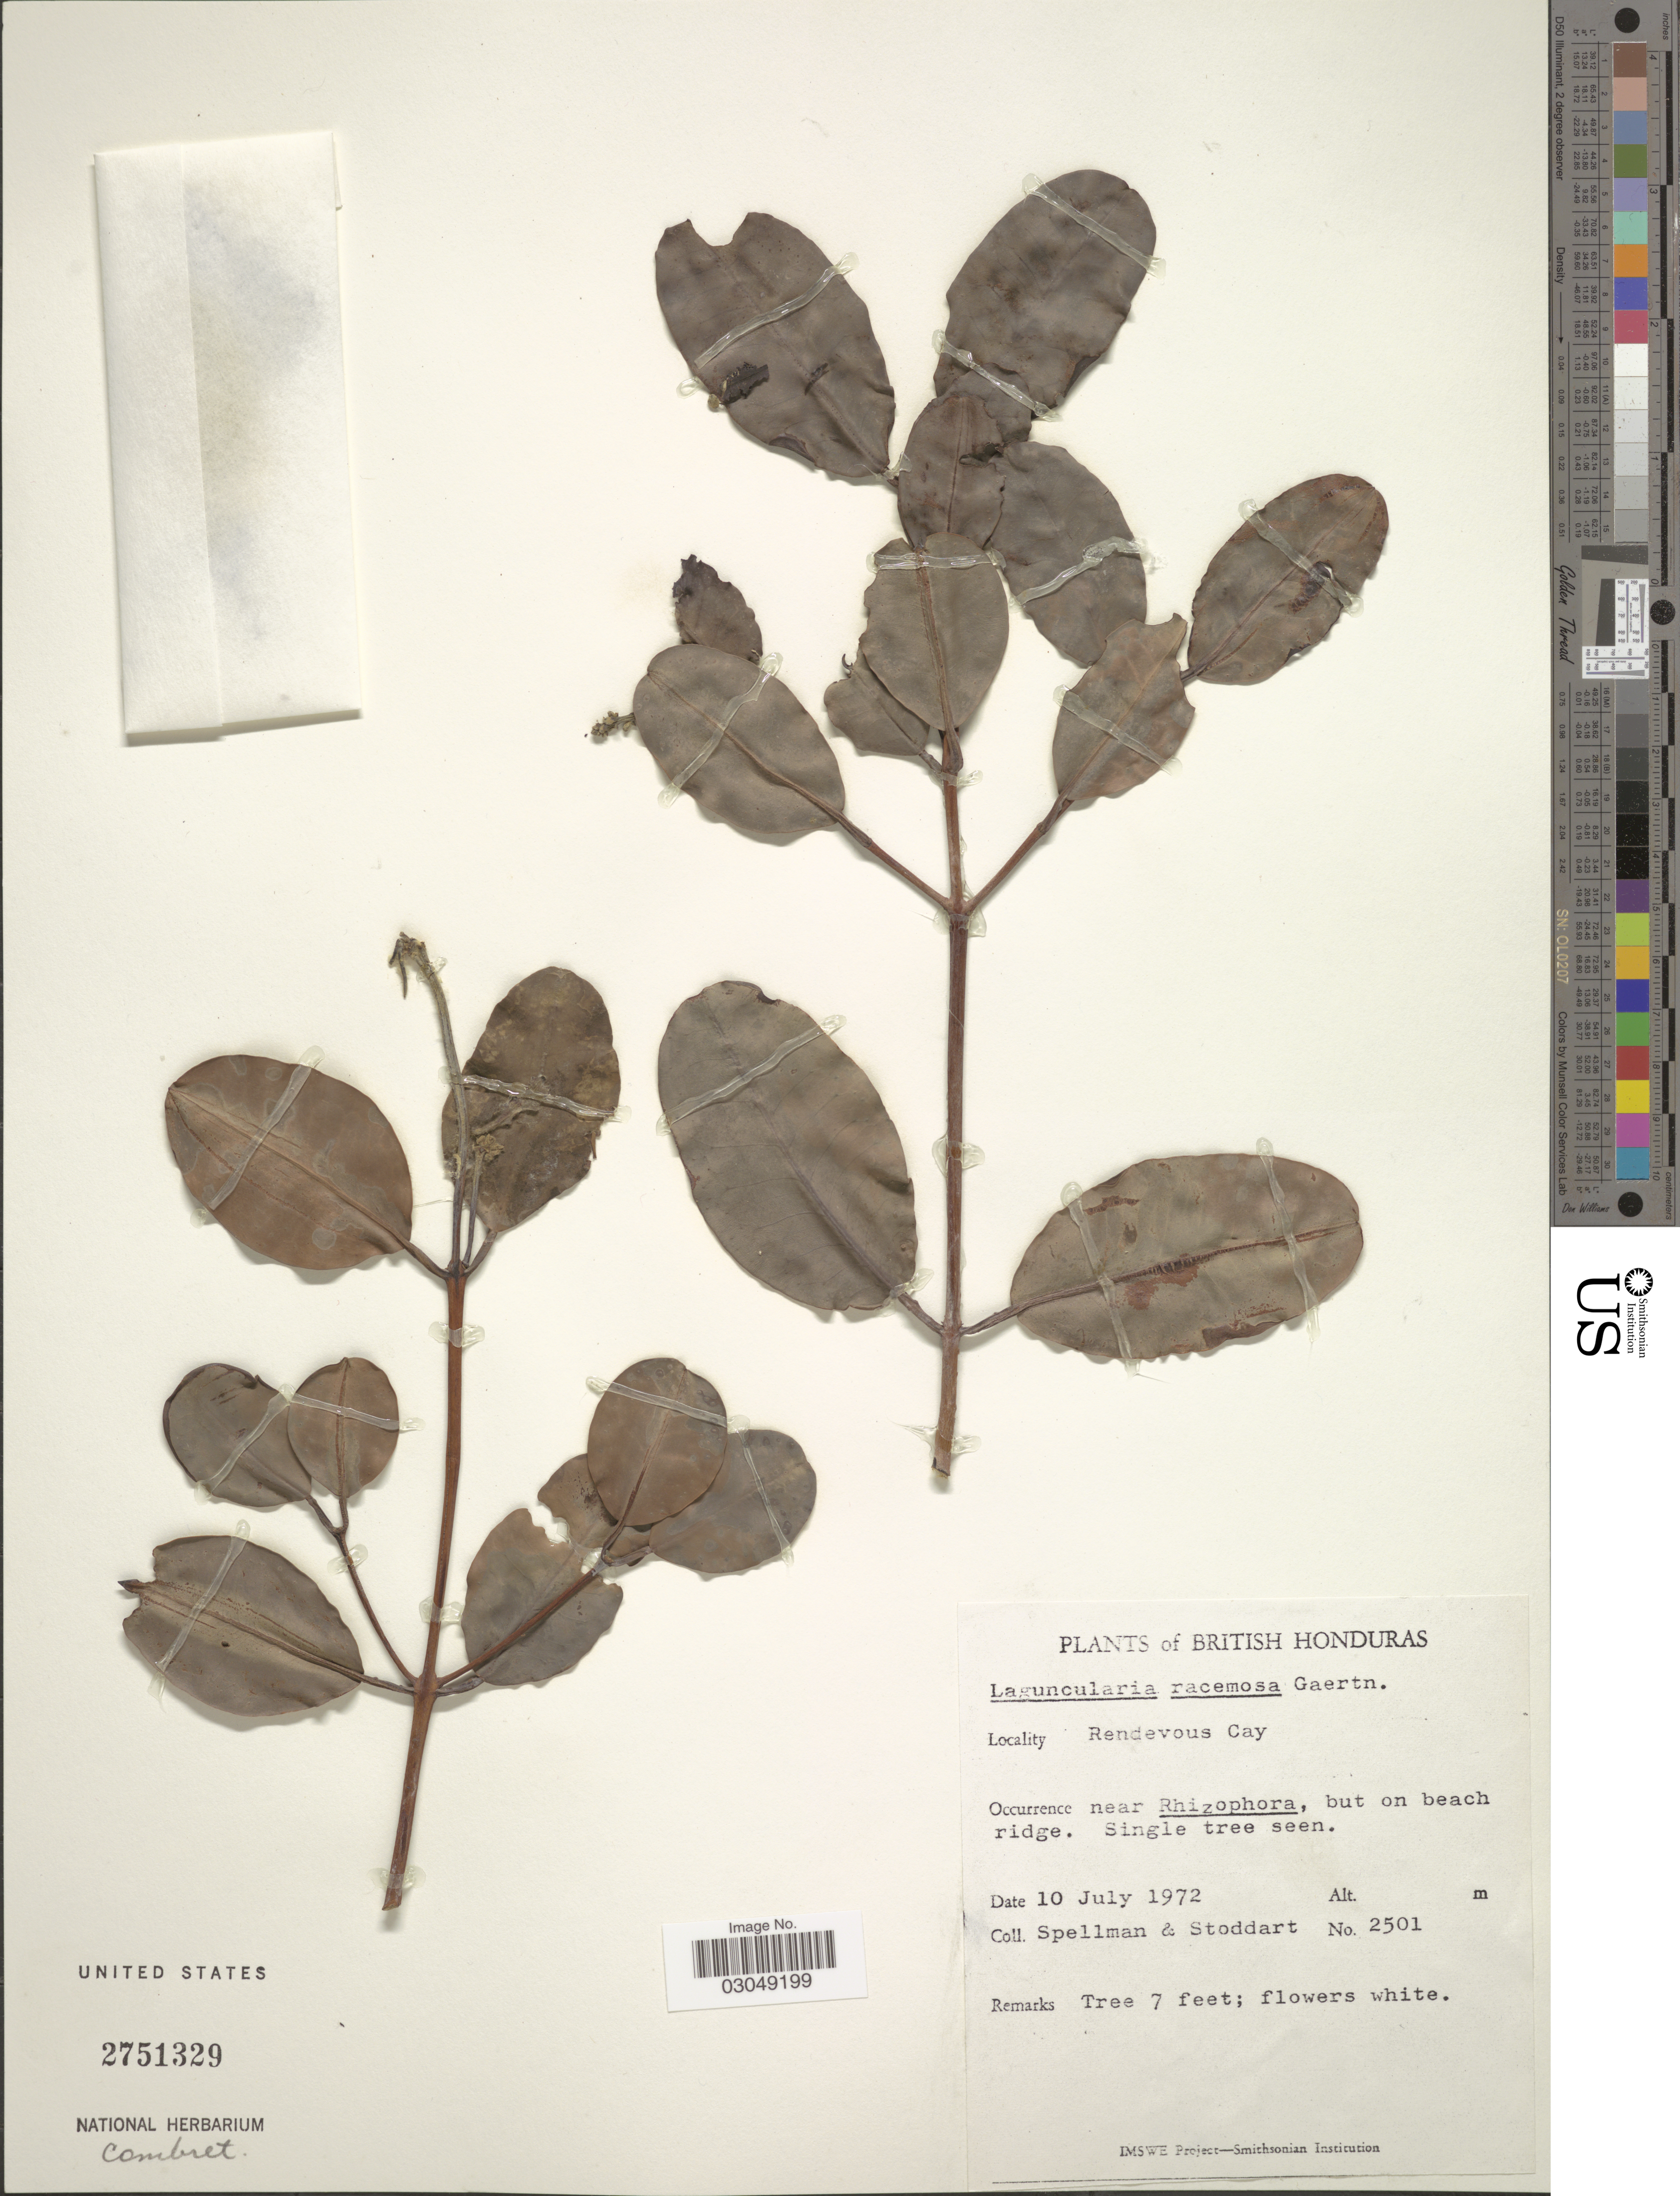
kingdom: Plantae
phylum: Tracheophyta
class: Magnoliopsida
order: Myrtales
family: Combretaceae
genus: Laguncularia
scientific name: Laguncularia racemosa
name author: (L.) C.F. Gaertn.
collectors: Spellman, -- & -. Stoddart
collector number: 2501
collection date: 1972-07-10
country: Belize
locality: British Honduras. Rendevous Cay.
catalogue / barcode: US 2751329